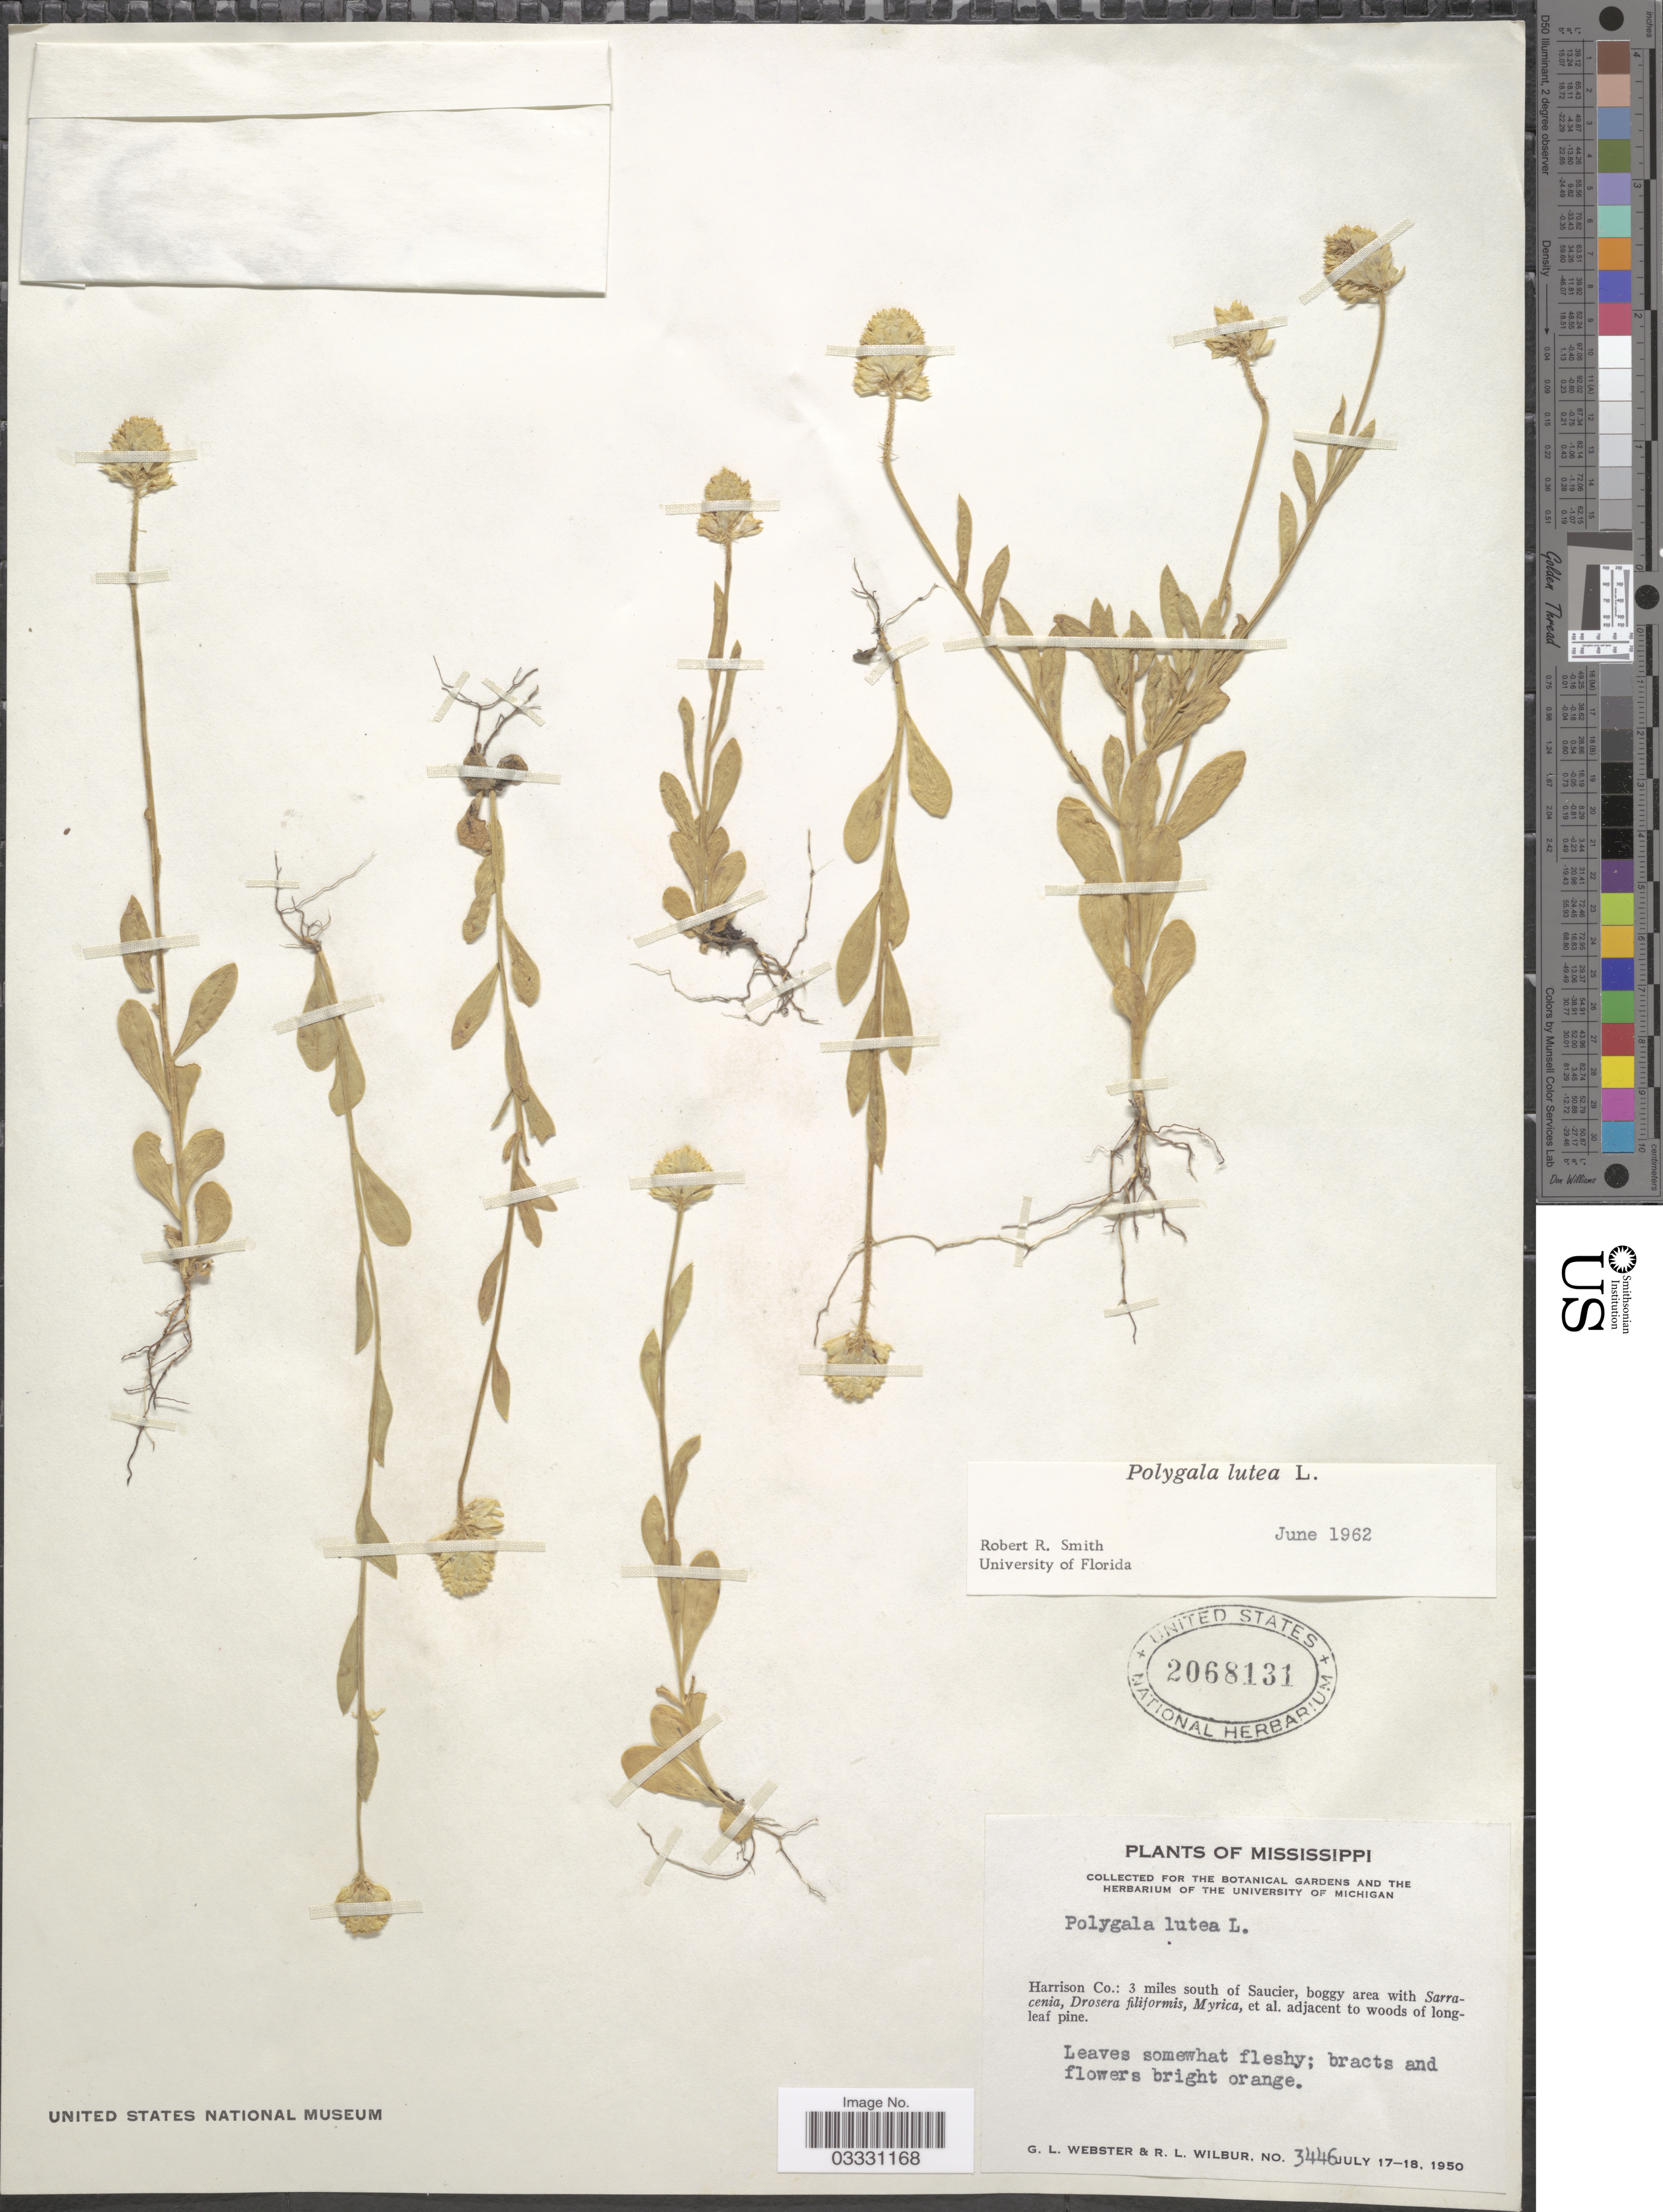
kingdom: Plantae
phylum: Tracheophyta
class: Magnoliopsida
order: Fabales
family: Polygalaceae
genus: Polygala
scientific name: Polygala lutea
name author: L.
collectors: G. L. Webster & R. L. Wilbur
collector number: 3446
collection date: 1950-07-17/1950-07-18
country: United States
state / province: Mississippi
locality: Harrison Co.: 3 miles south of Saucier.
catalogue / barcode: US 2068131